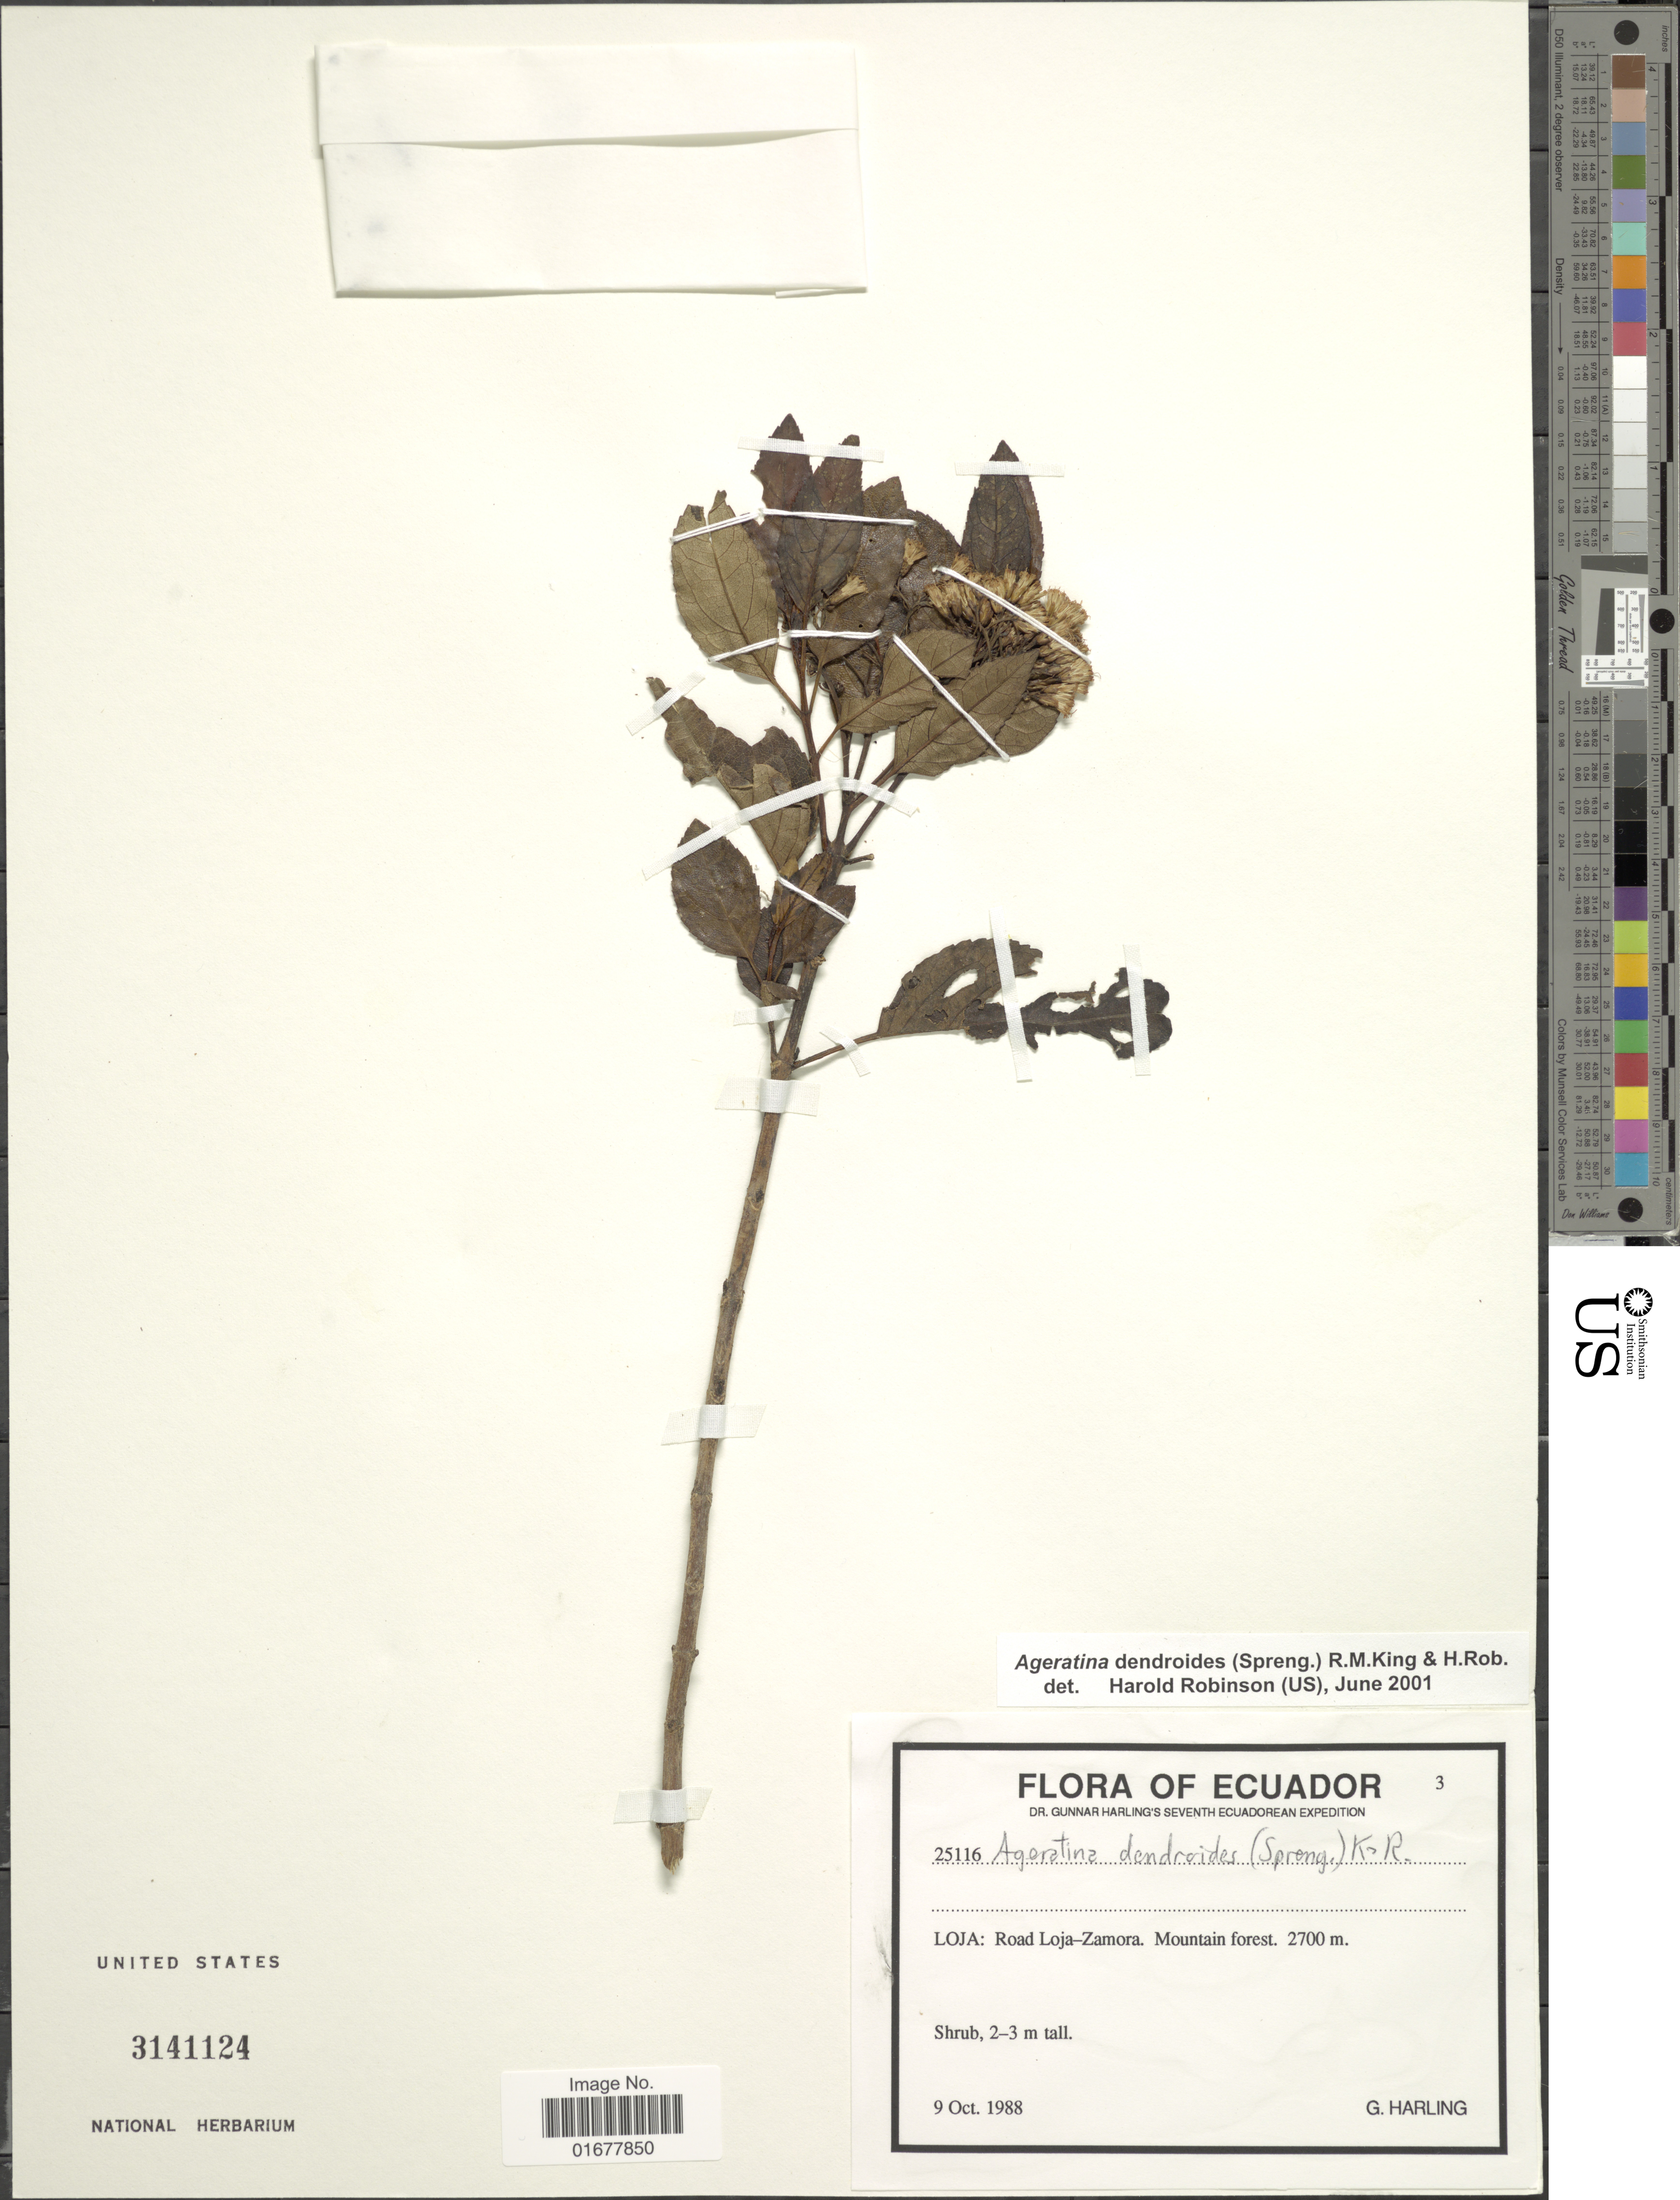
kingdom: Plantae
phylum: Tracheophyta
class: Magnoliopsida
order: Asterales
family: Asteraceae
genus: Ageratina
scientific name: Ageratina dendroides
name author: (Spreng.) R.M. King & H. Rob.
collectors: G. Harling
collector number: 25116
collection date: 1988-10-09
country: Ecuador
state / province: Loja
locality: Loja: Road Loja - Zamora, Mountain forest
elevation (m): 2700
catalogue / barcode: US 3141124